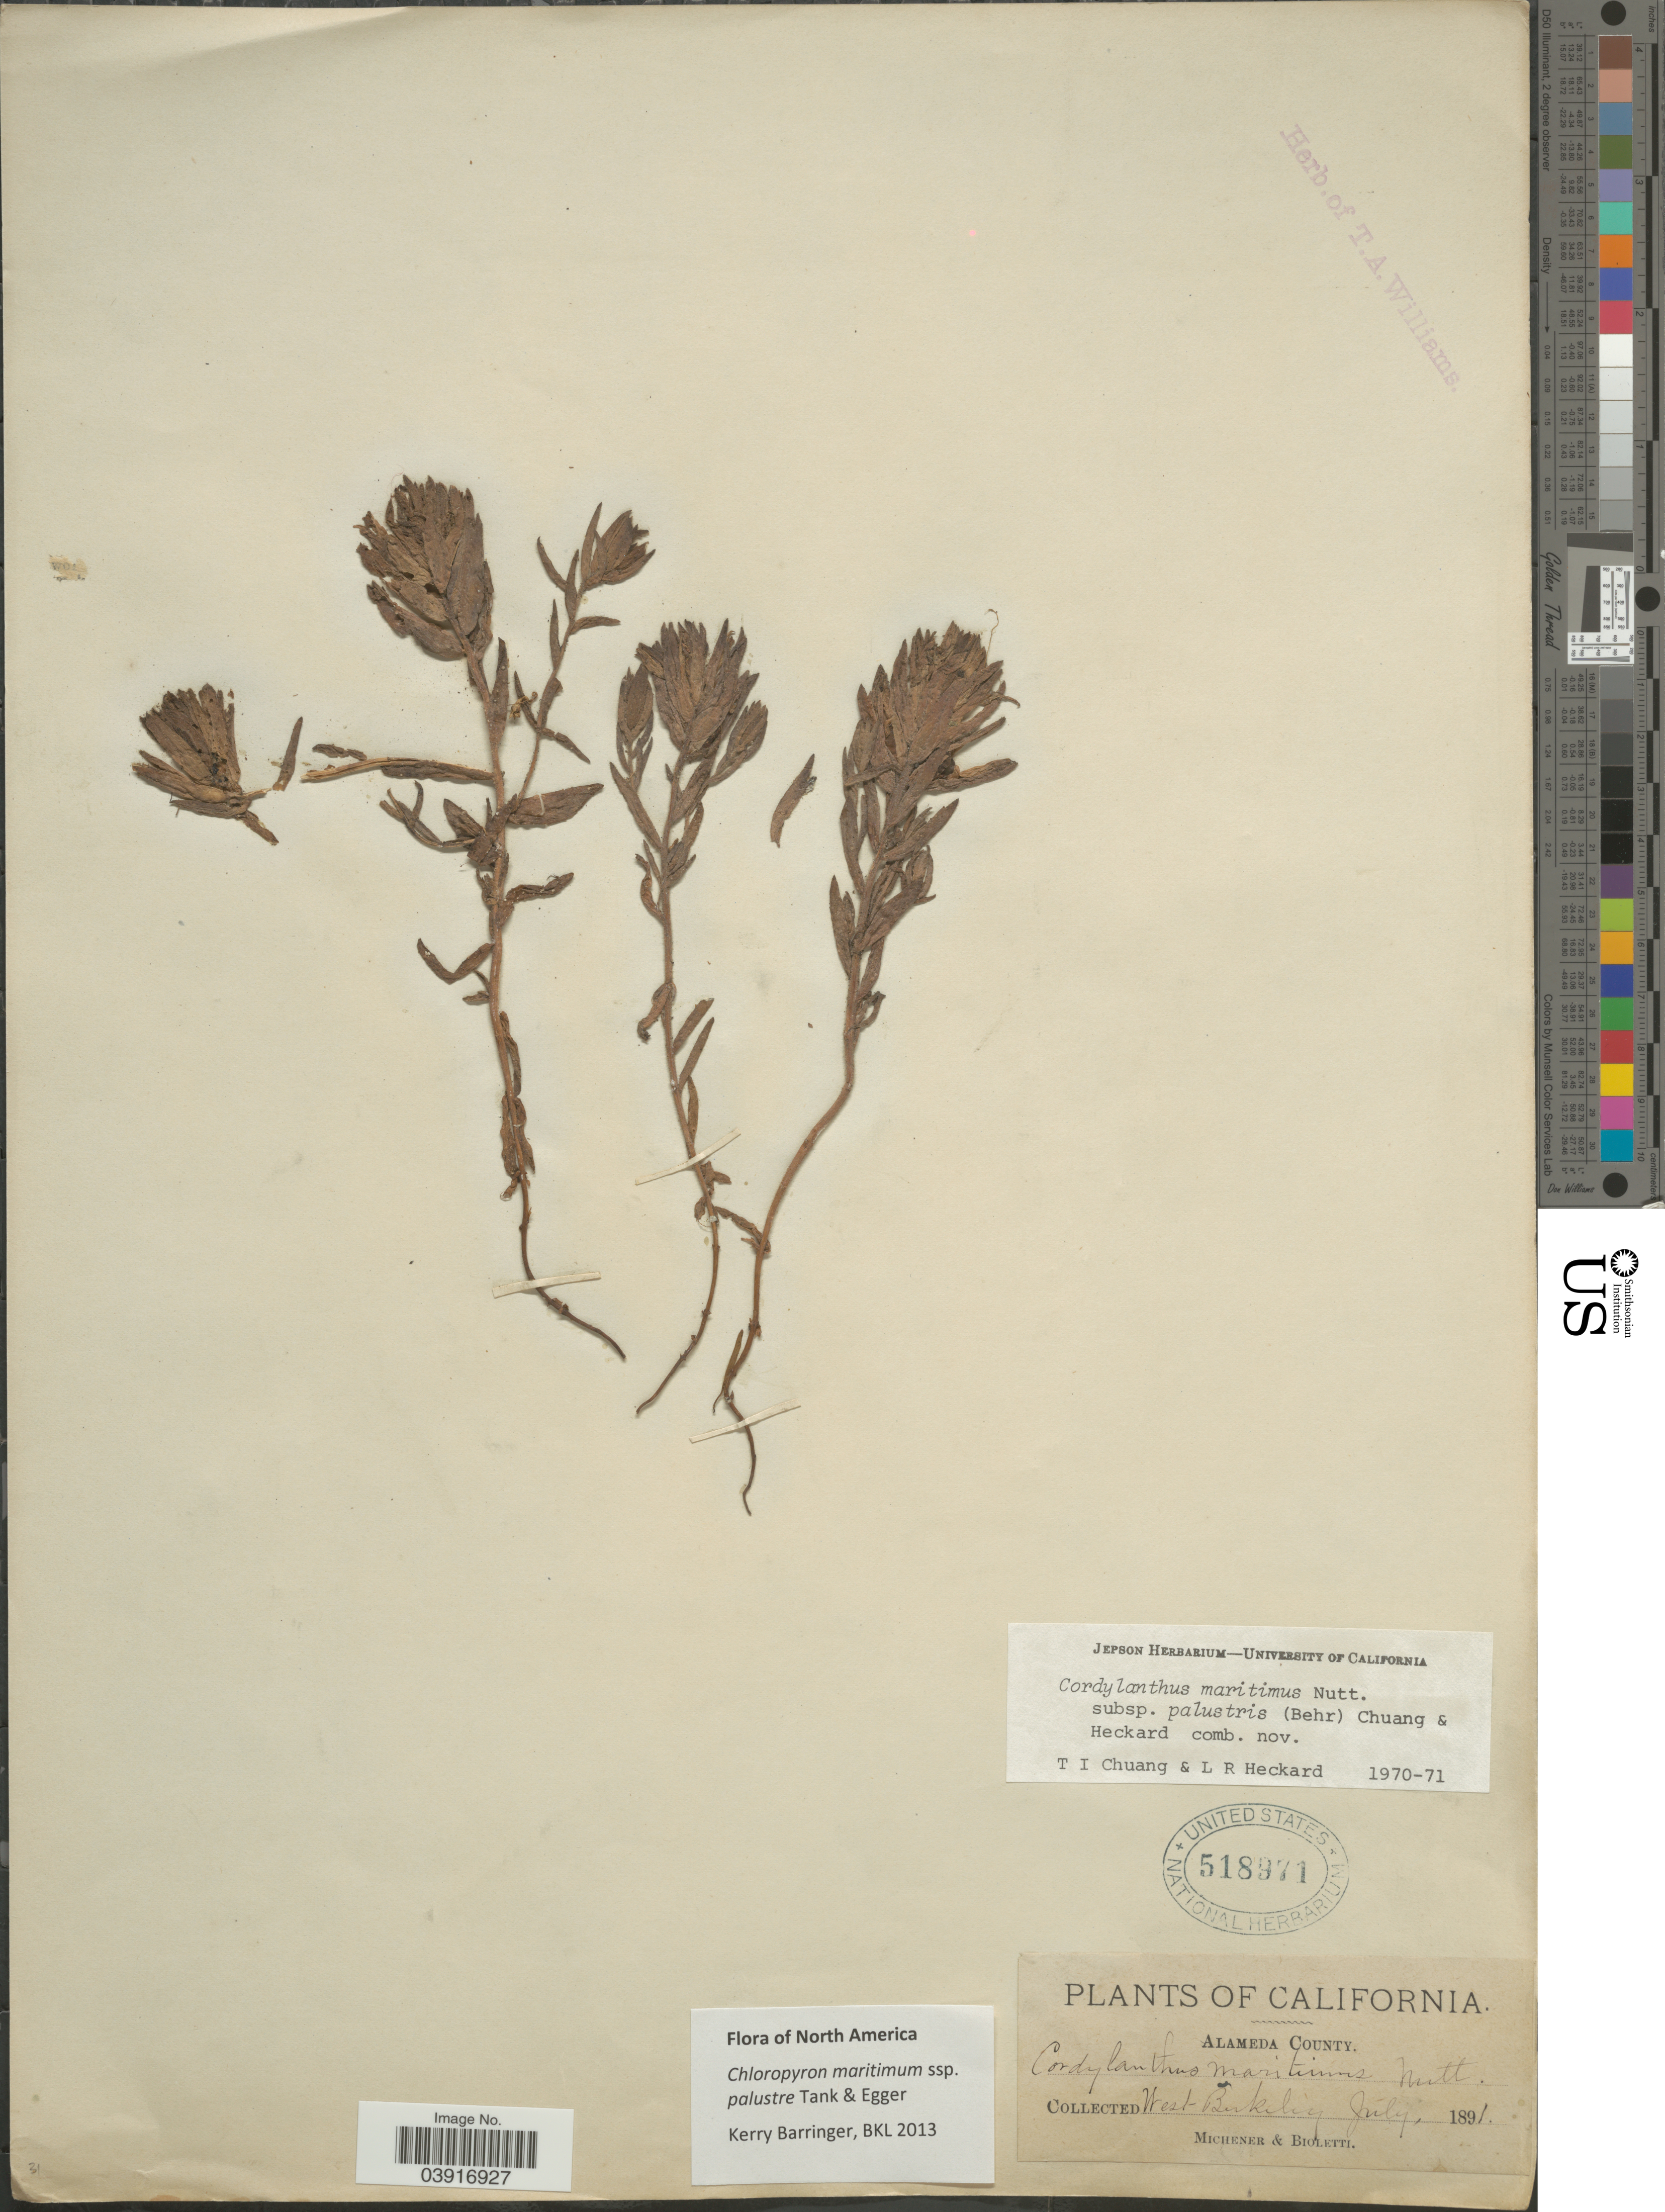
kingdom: Plantae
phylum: Tracheophyta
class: Magnoliopsida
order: Lamiales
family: Orobanchaceae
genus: Chloropyron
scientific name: Chloropyron maritimum subsp. palustre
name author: (Behr) Tank & J.M. Egger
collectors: -. Michener & -- Bioletti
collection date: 1891-07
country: United States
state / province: California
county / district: Alameda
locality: Alameda County. West Berkeley.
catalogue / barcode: US 518971